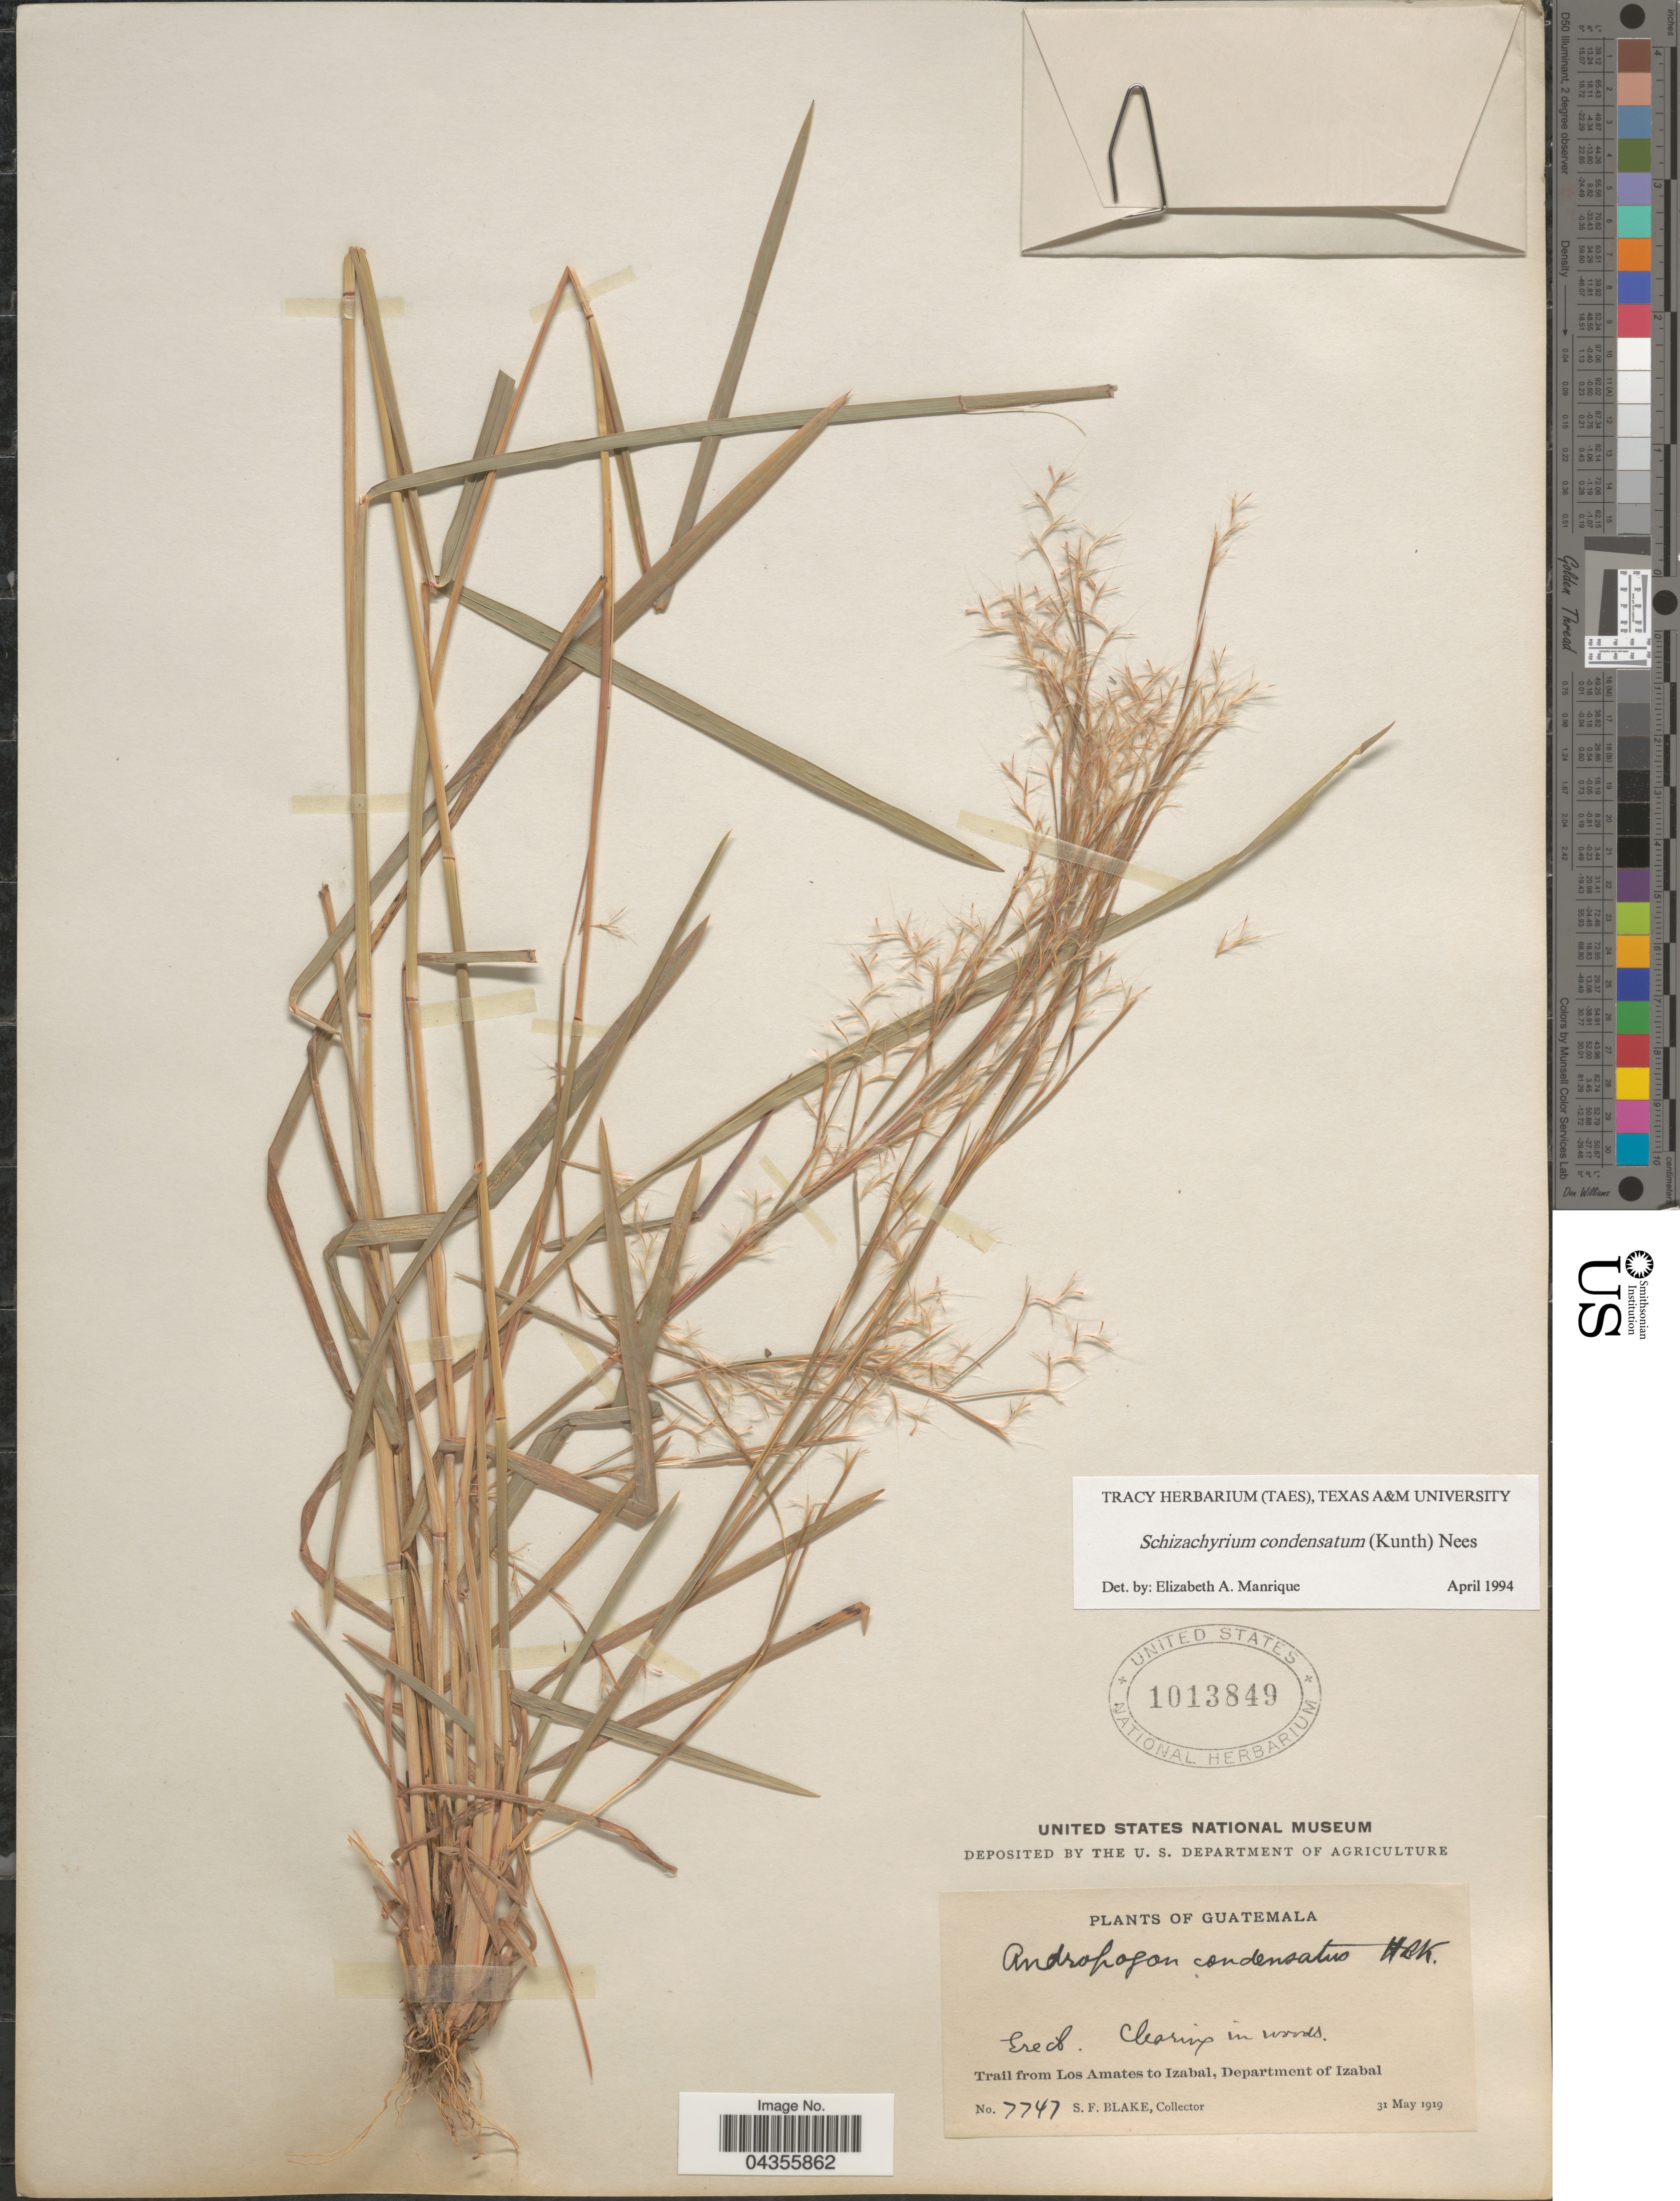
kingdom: Plantae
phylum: Tracheophyta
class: Liliopsida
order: Poales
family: Poaceae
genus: Schizachyrium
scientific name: Schizachyrium condensatum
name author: (Kunth) Nees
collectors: S. Blake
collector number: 7747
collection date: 1919-05-31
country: Guatemala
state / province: Izabal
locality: Trail from Los Amates to Izabal, Department of Izabal.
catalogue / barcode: US 1013849